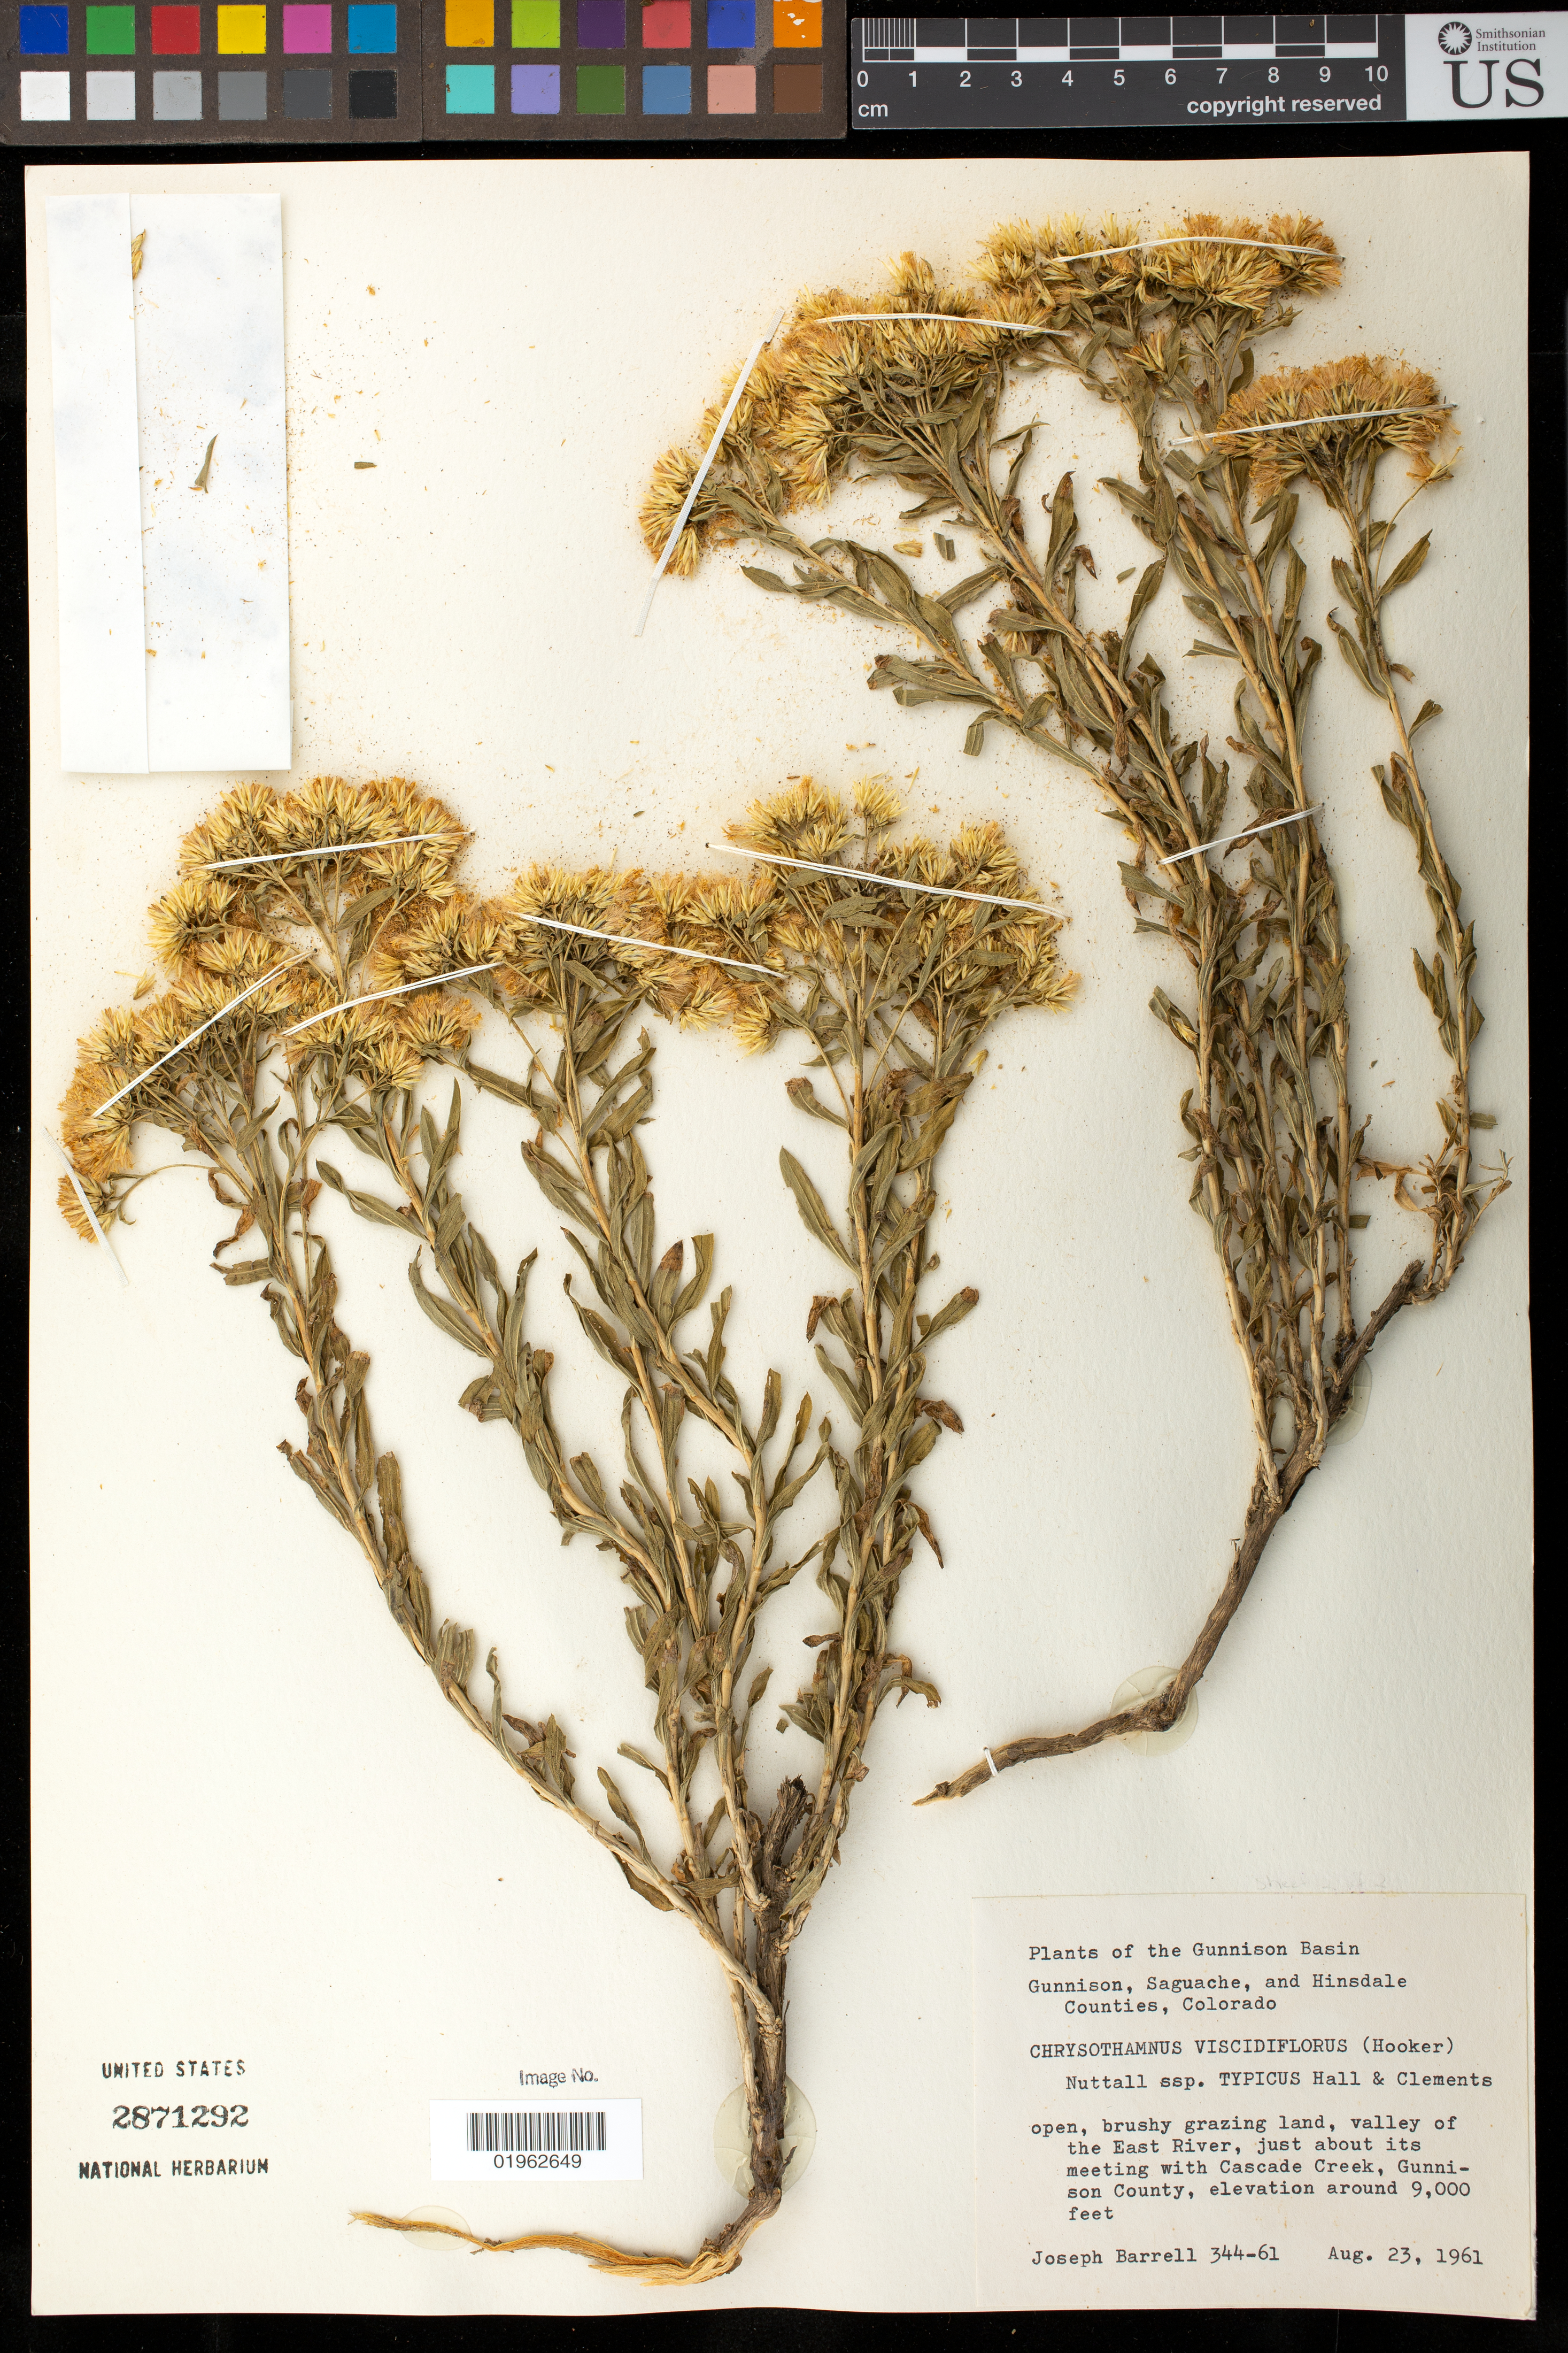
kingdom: Plantae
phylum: Tracheophyta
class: Magnoliopsida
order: Asterales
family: Asteraceae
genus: Chrysothamnus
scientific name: Chrysothamnus viscidiflorus subsp. typicus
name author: (Nutt.) H.M. Hall & Clem.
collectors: J. Barrell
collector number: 344-61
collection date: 1961-08-23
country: United States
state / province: Colorado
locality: Gunnison Basin, Gunnison, Saguache, and Hinsdale Counties, valley of the East River, just above its meeting with Cascade Creek, Gunnison County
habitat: open, brushy grazing land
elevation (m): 2743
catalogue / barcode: US 2871292